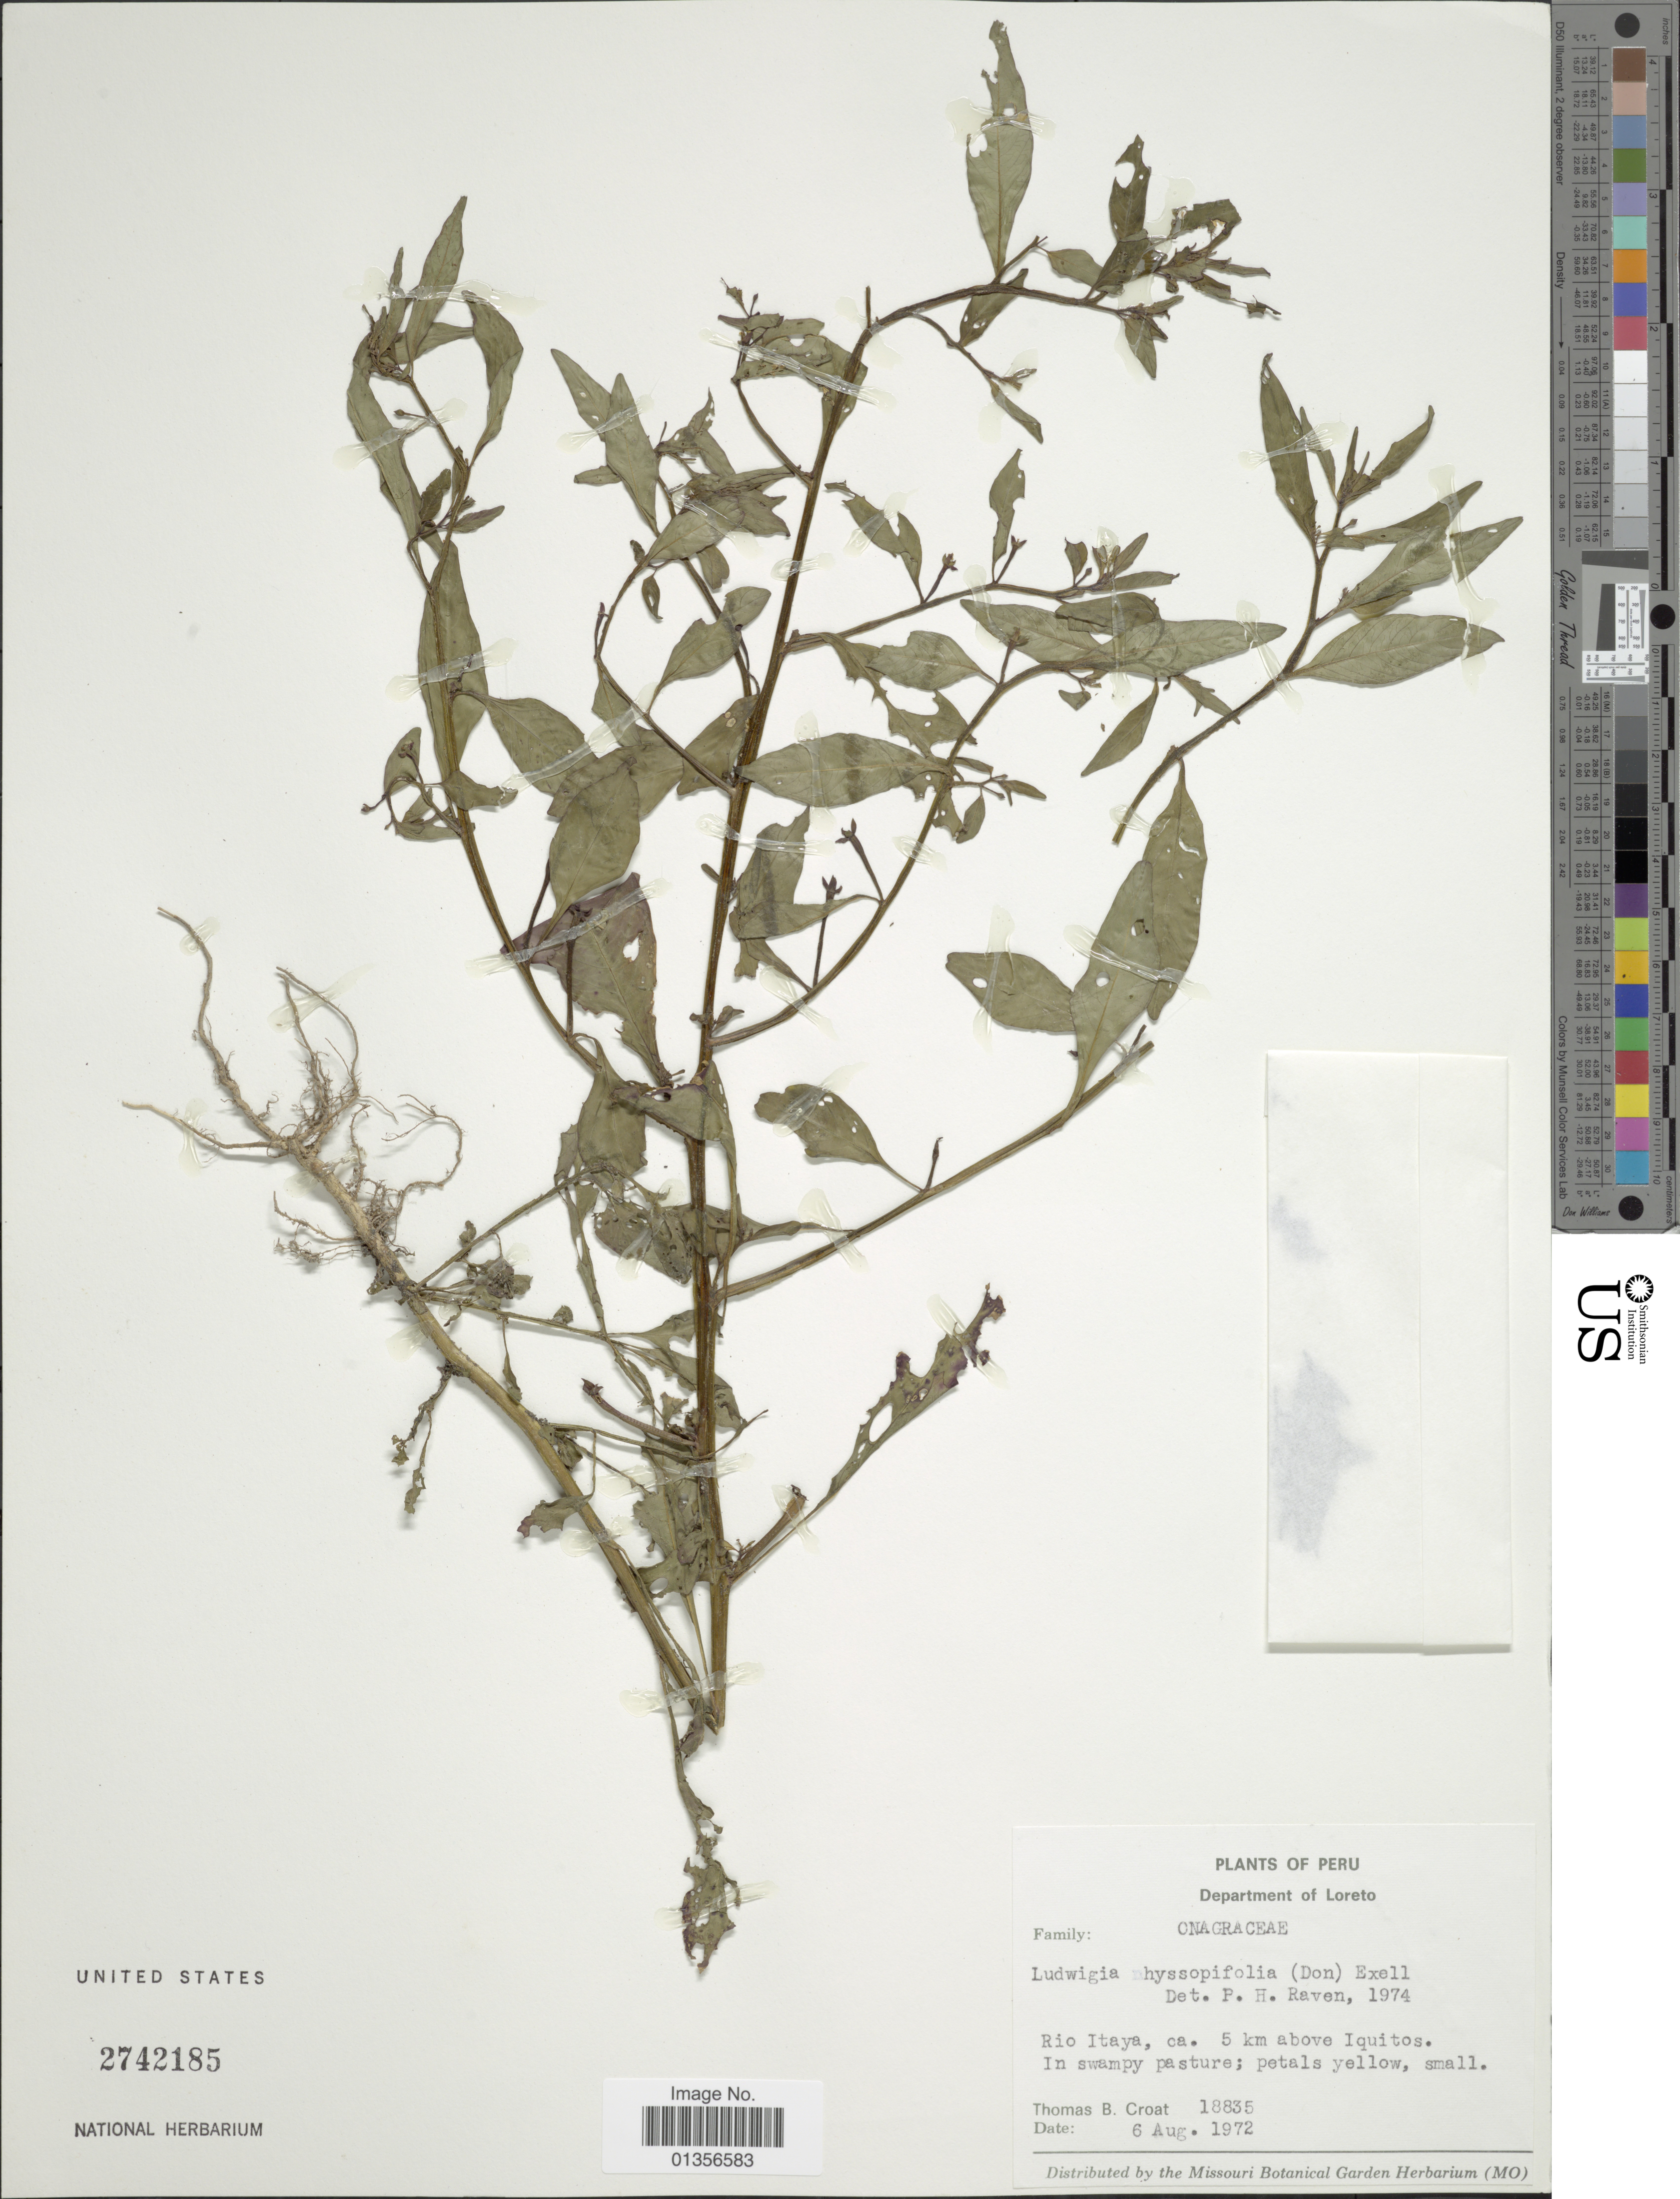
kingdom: Plantae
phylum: Tracheophyta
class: Magnoliopsida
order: Myrtales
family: Onagraceae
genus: Ludwigia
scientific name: Ludwigia hyssopifolia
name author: (G. Don) Exell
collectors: T. B. Croat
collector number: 18835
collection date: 1972-08-06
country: Peru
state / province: Loreto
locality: Rio Itaya, ca. 5 km above Iquitos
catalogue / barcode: US 2742185